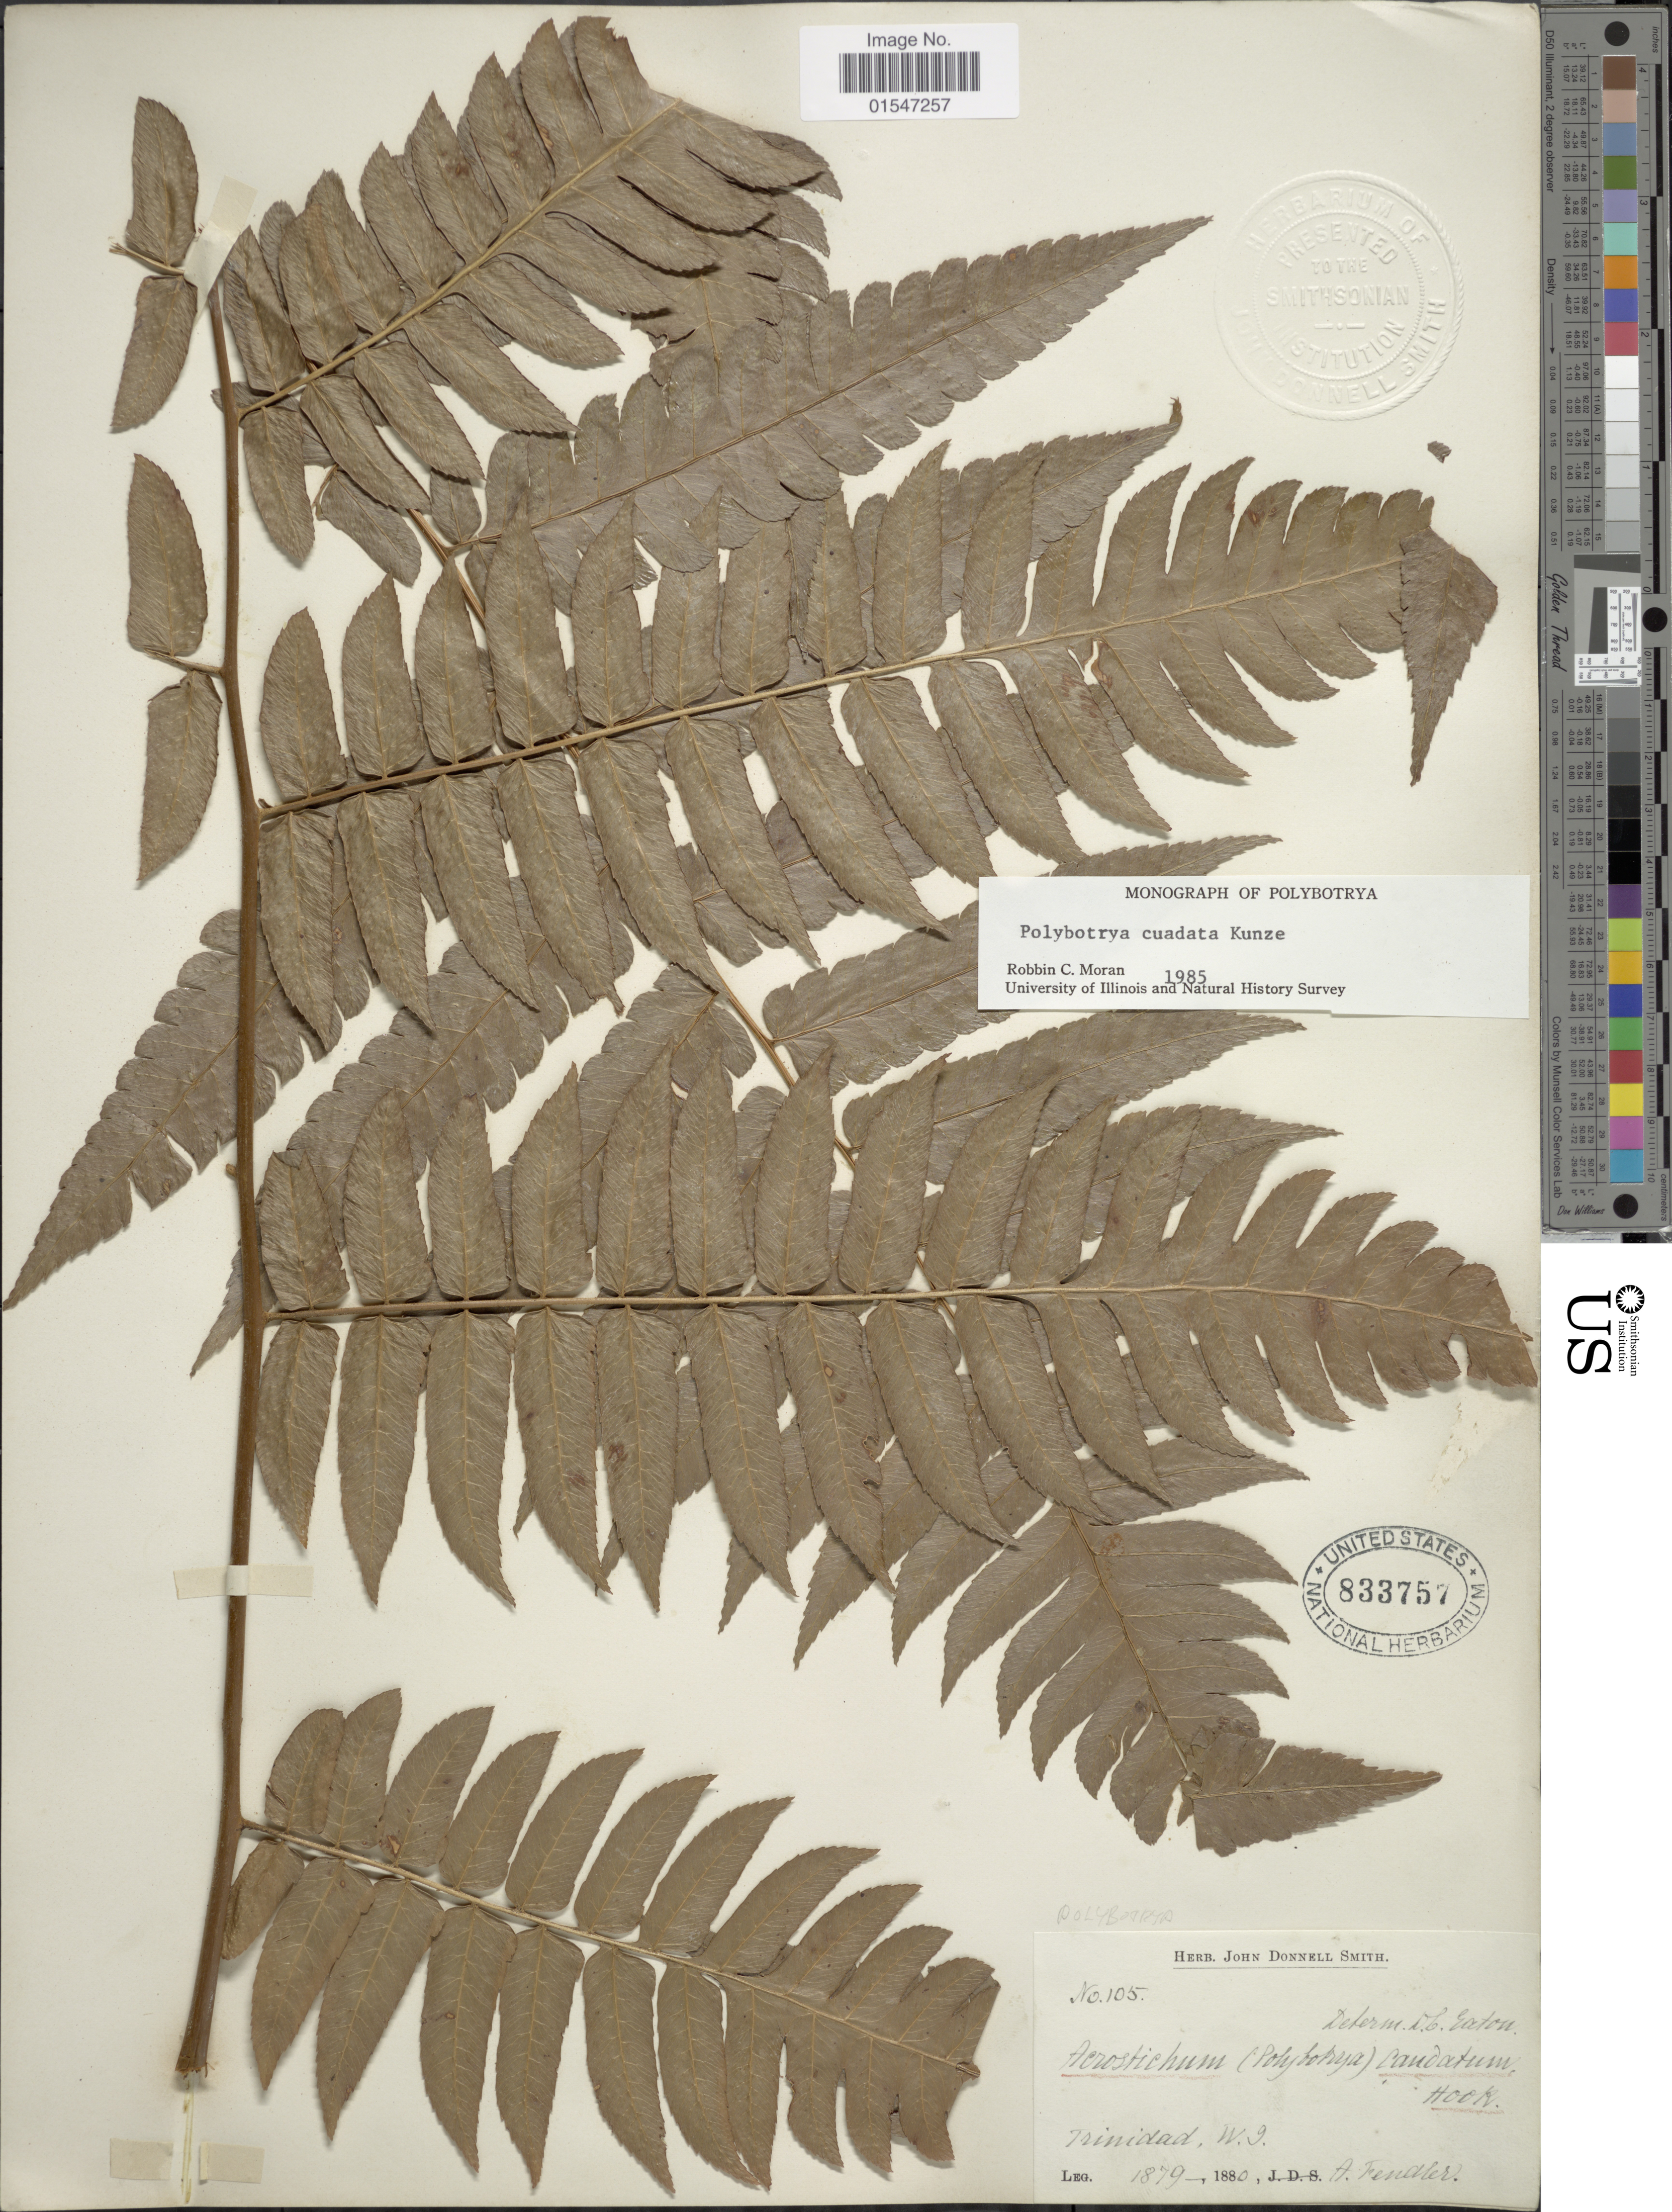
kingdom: Plantae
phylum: Tracheophyta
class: Polypodiopsida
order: Polypodiales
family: Dryopteridaceae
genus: Polybotrya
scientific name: Polybotrya caudata f. caudata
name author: Kunze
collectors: A. Fendler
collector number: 105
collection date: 1879/1880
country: Trinidad and Tobago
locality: Trinidiad, W. I.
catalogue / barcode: US 833757